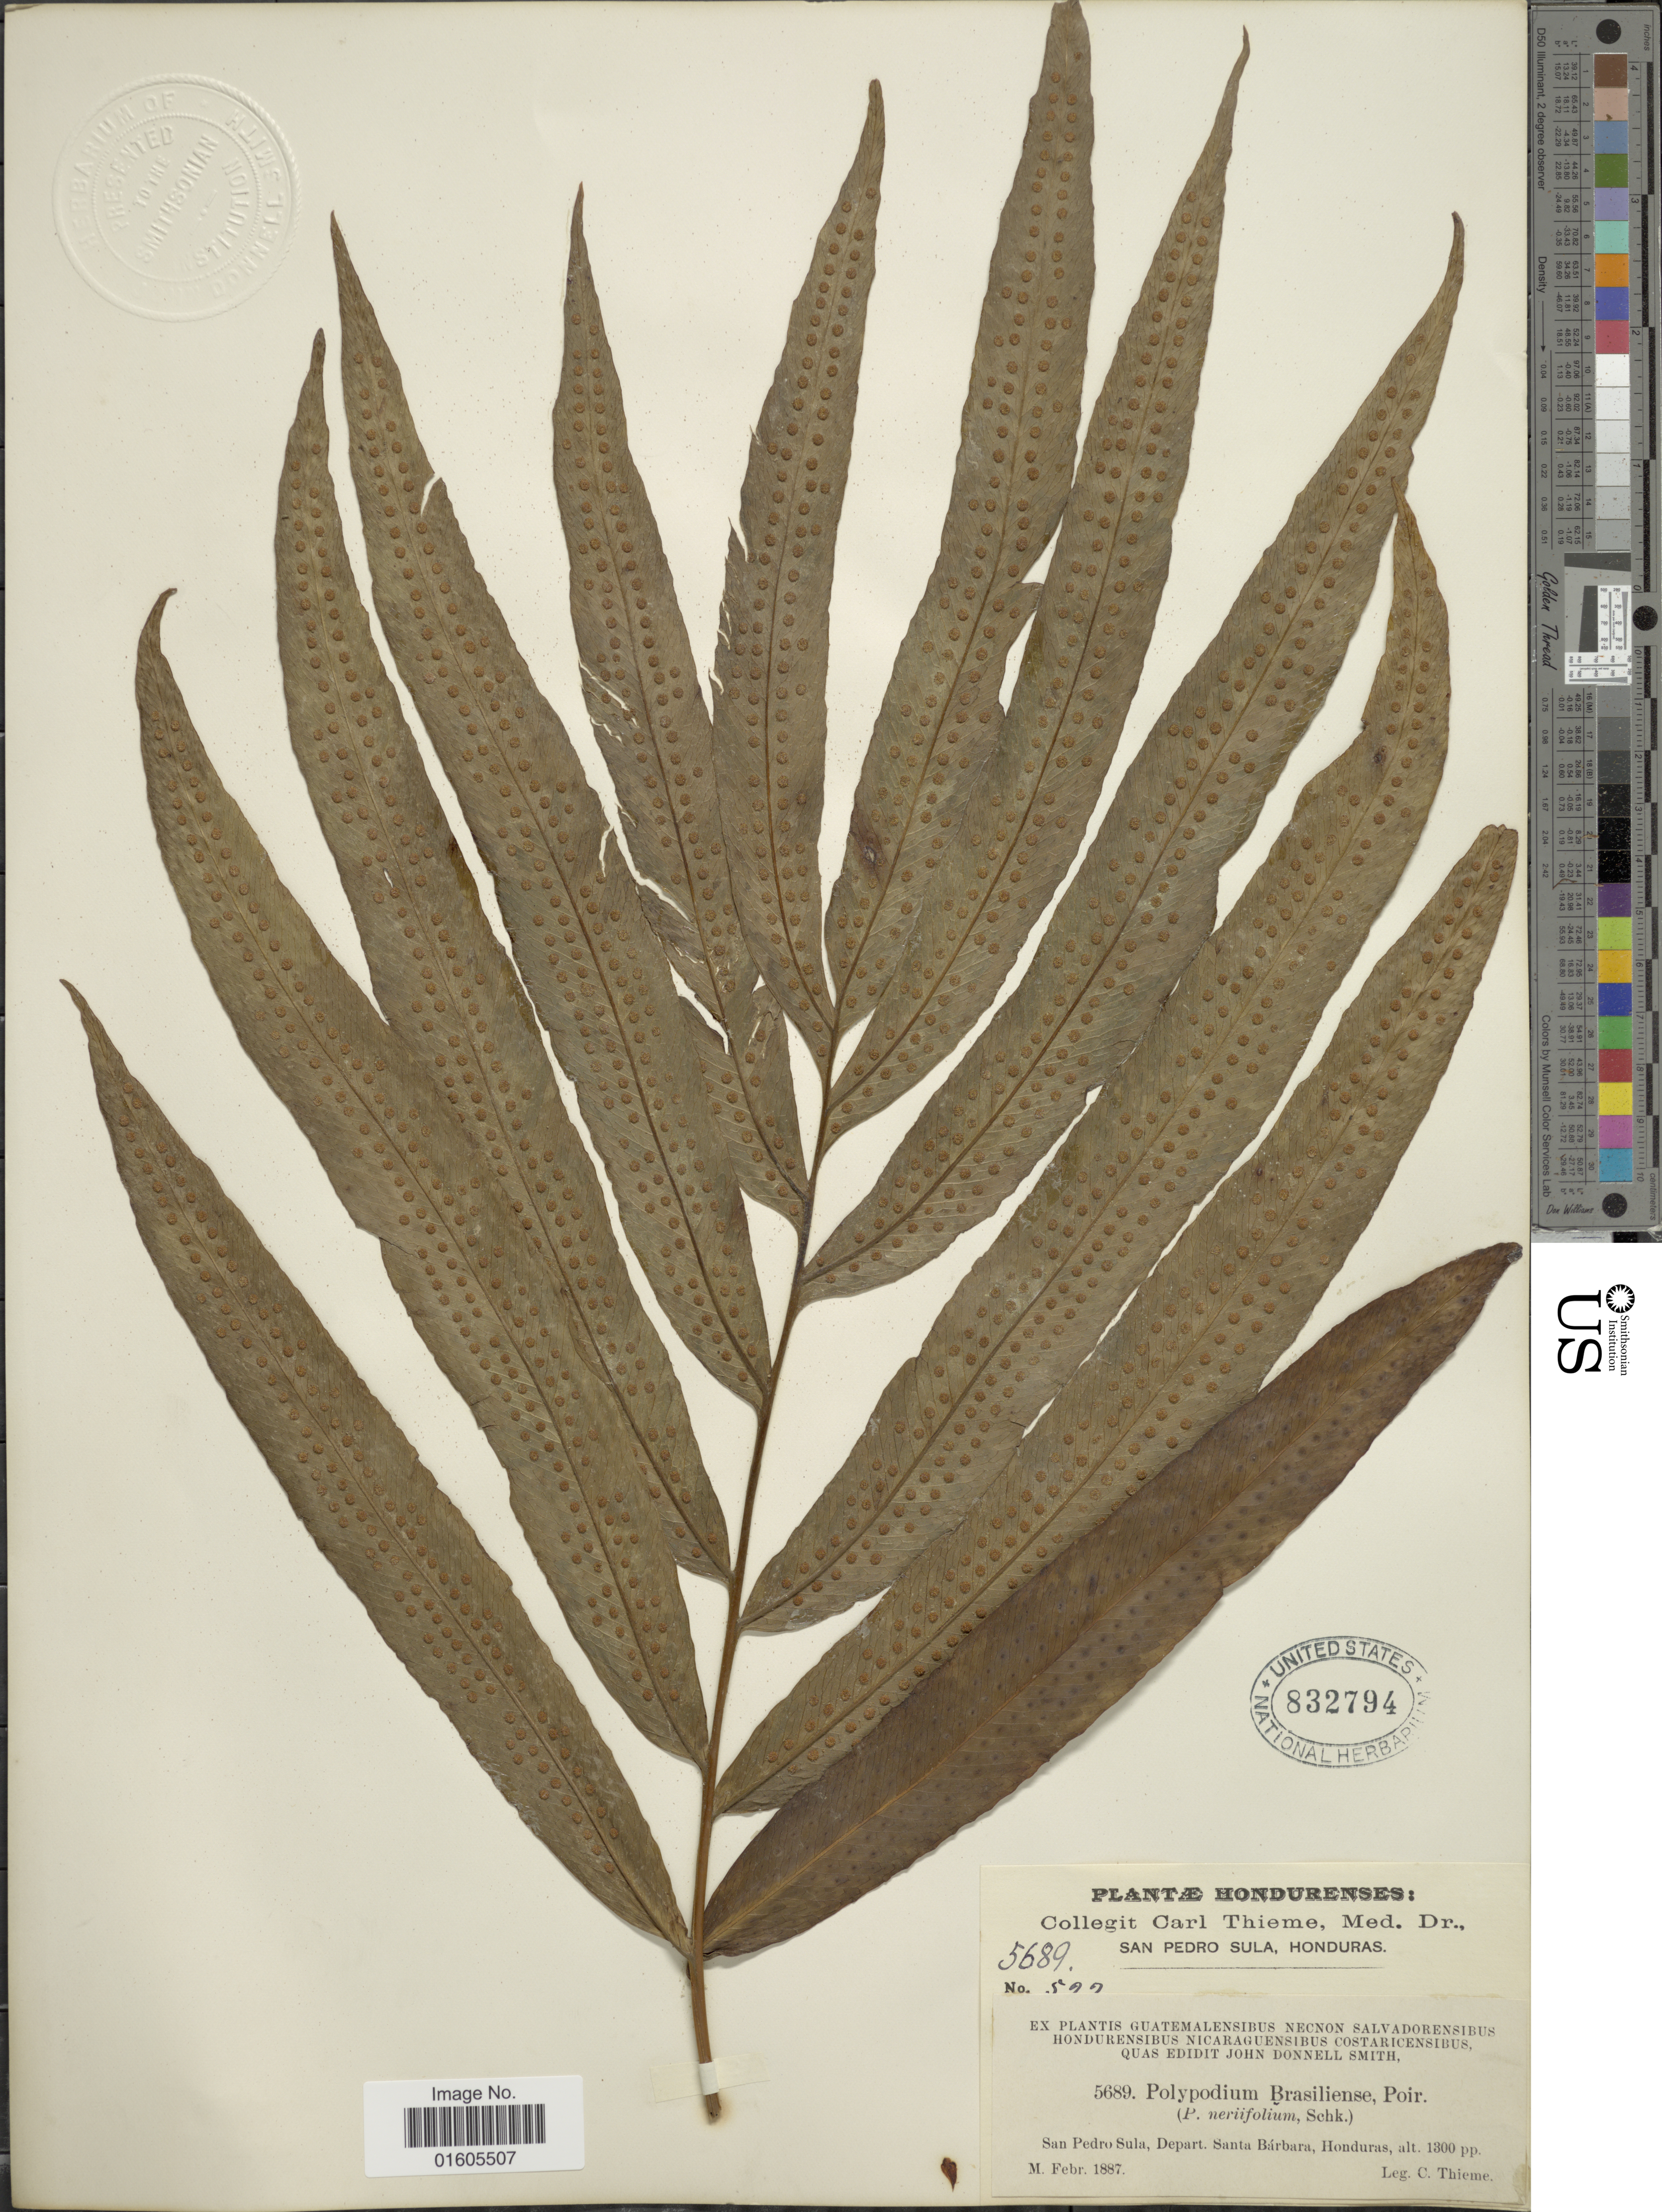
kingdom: Plantae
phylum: Tracheophyta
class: Polypodiopsida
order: Polypodiales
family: Polypodiaceae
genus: Serpocaulon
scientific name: Serpocaulon triseriale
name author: (Sw.) A.R. Sm.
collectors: C. Thieme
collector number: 5689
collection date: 1887-02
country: Honduras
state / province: Santa Bárbara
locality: San pedro Sula, Depart Santa Bárbara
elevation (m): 396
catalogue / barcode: US 832794